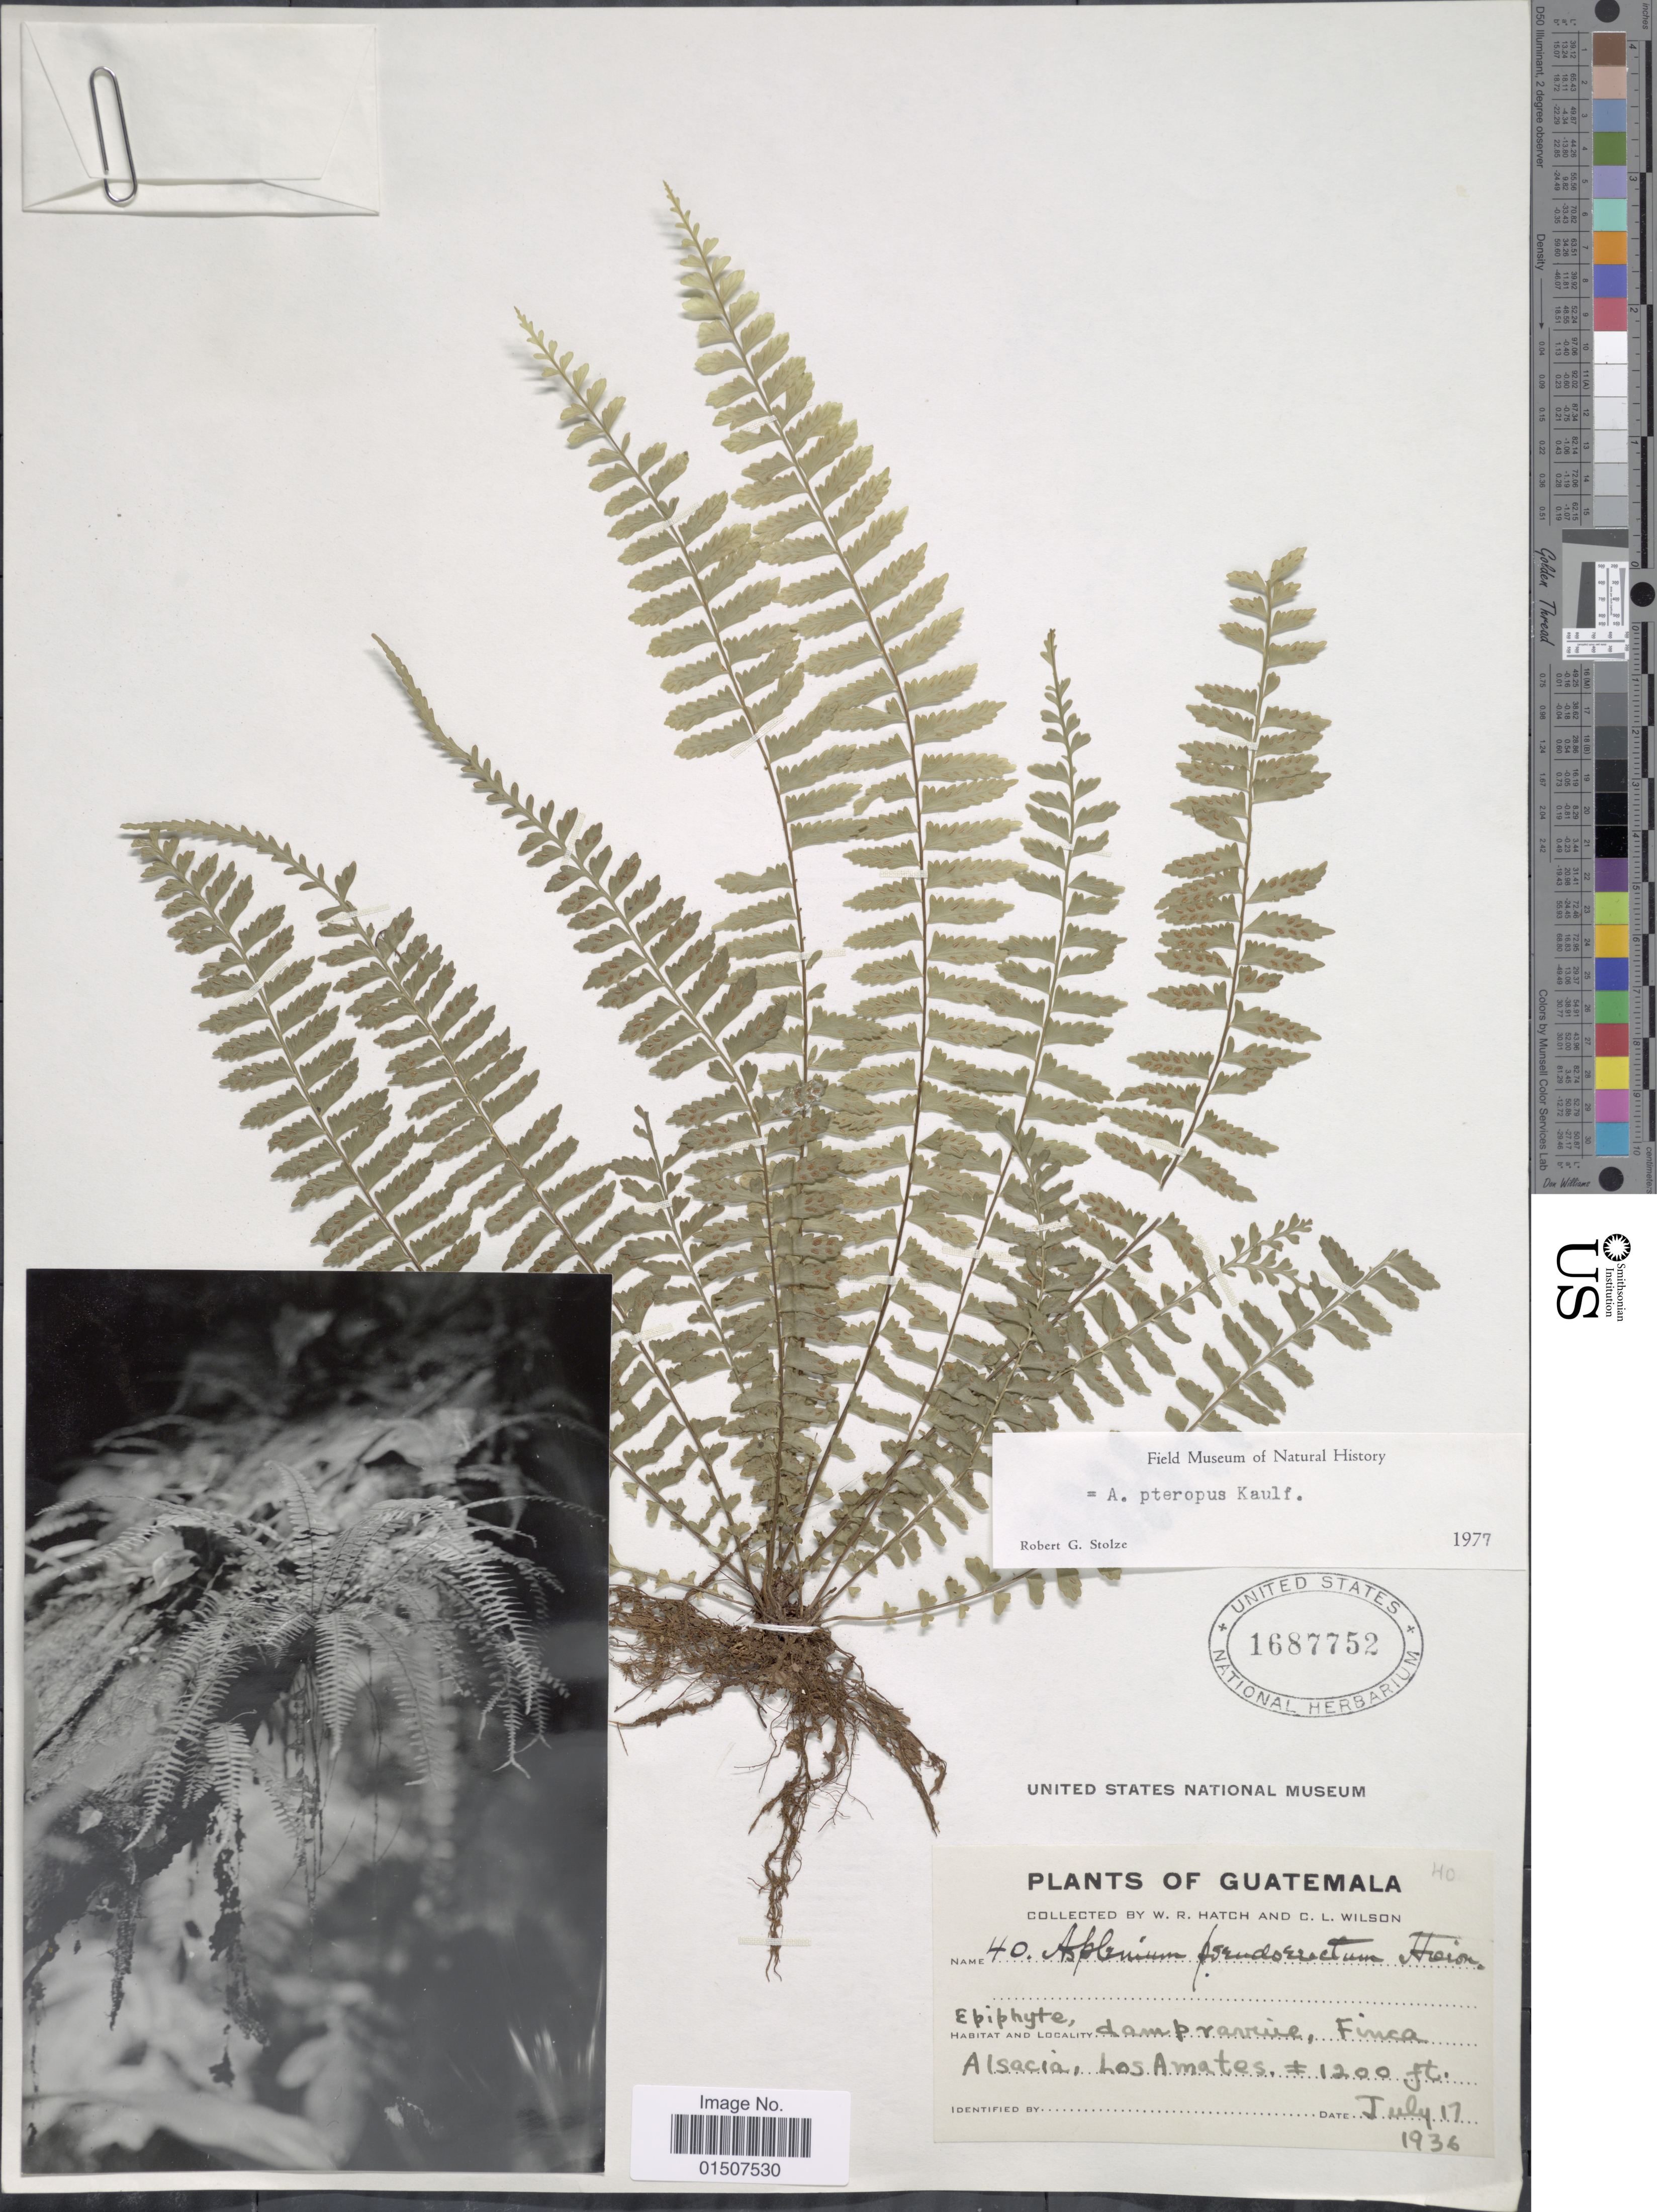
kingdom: Plantae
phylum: Tracheophyta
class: Polypodiopsida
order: Polypodiales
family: Aspleniaceae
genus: Asplenium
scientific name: Asplenium pteropus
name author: Kaulf.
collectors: W. Hatch & C. L. Wilson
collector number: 40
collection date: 1936-07-17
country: Guatemala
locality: Finca Alsacia, Los Amates.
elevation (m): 366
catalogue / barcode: US 1687752